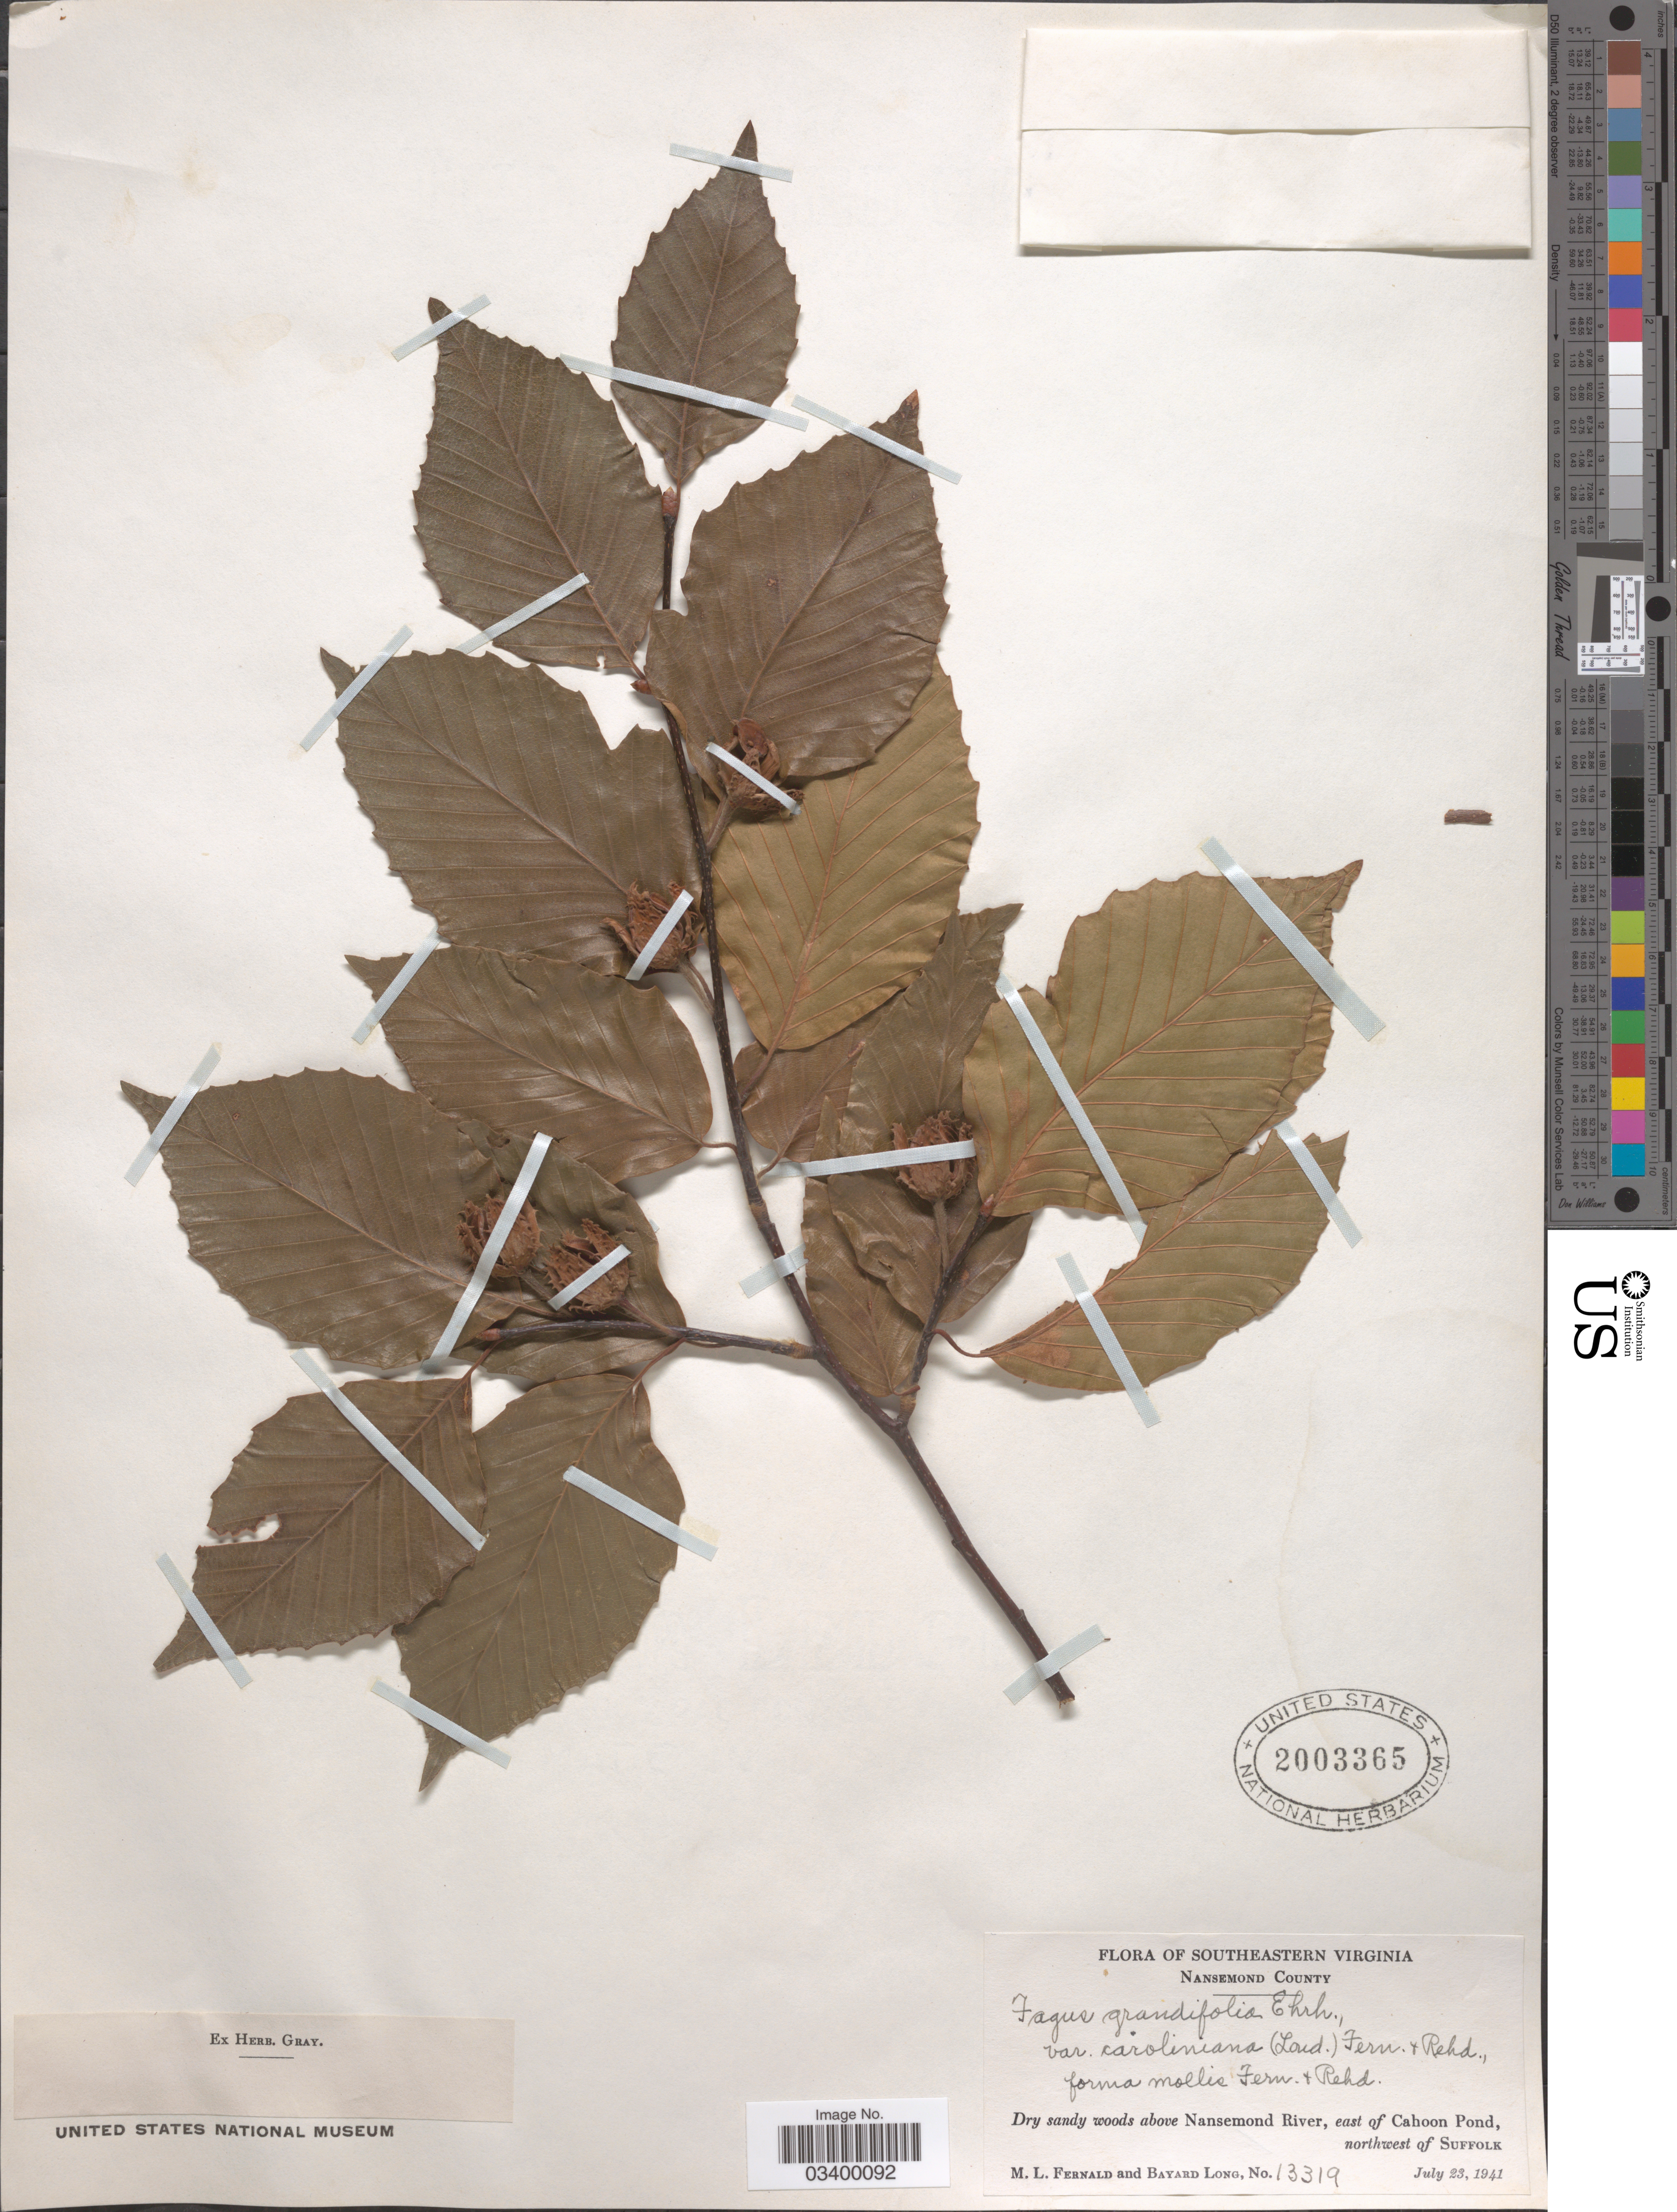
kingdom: Plantae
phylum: Tracheophyta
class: Magnoliopsida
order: Fagales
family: Fagaceae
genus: Fagus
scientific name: Fagus grandifolia subsp. caroliniana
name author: (Loudon) Fernald & Rehder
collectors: M. L. Fernald & B. Long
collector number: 13319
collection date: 1941-07-23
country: United States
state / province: Virginia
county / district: City of Suffolk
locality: Southeastern Virginia. Nansemond County. Above Nansemond River, east of Cahoon Pond, northwest of Suffolk.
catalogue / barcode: US 2003365